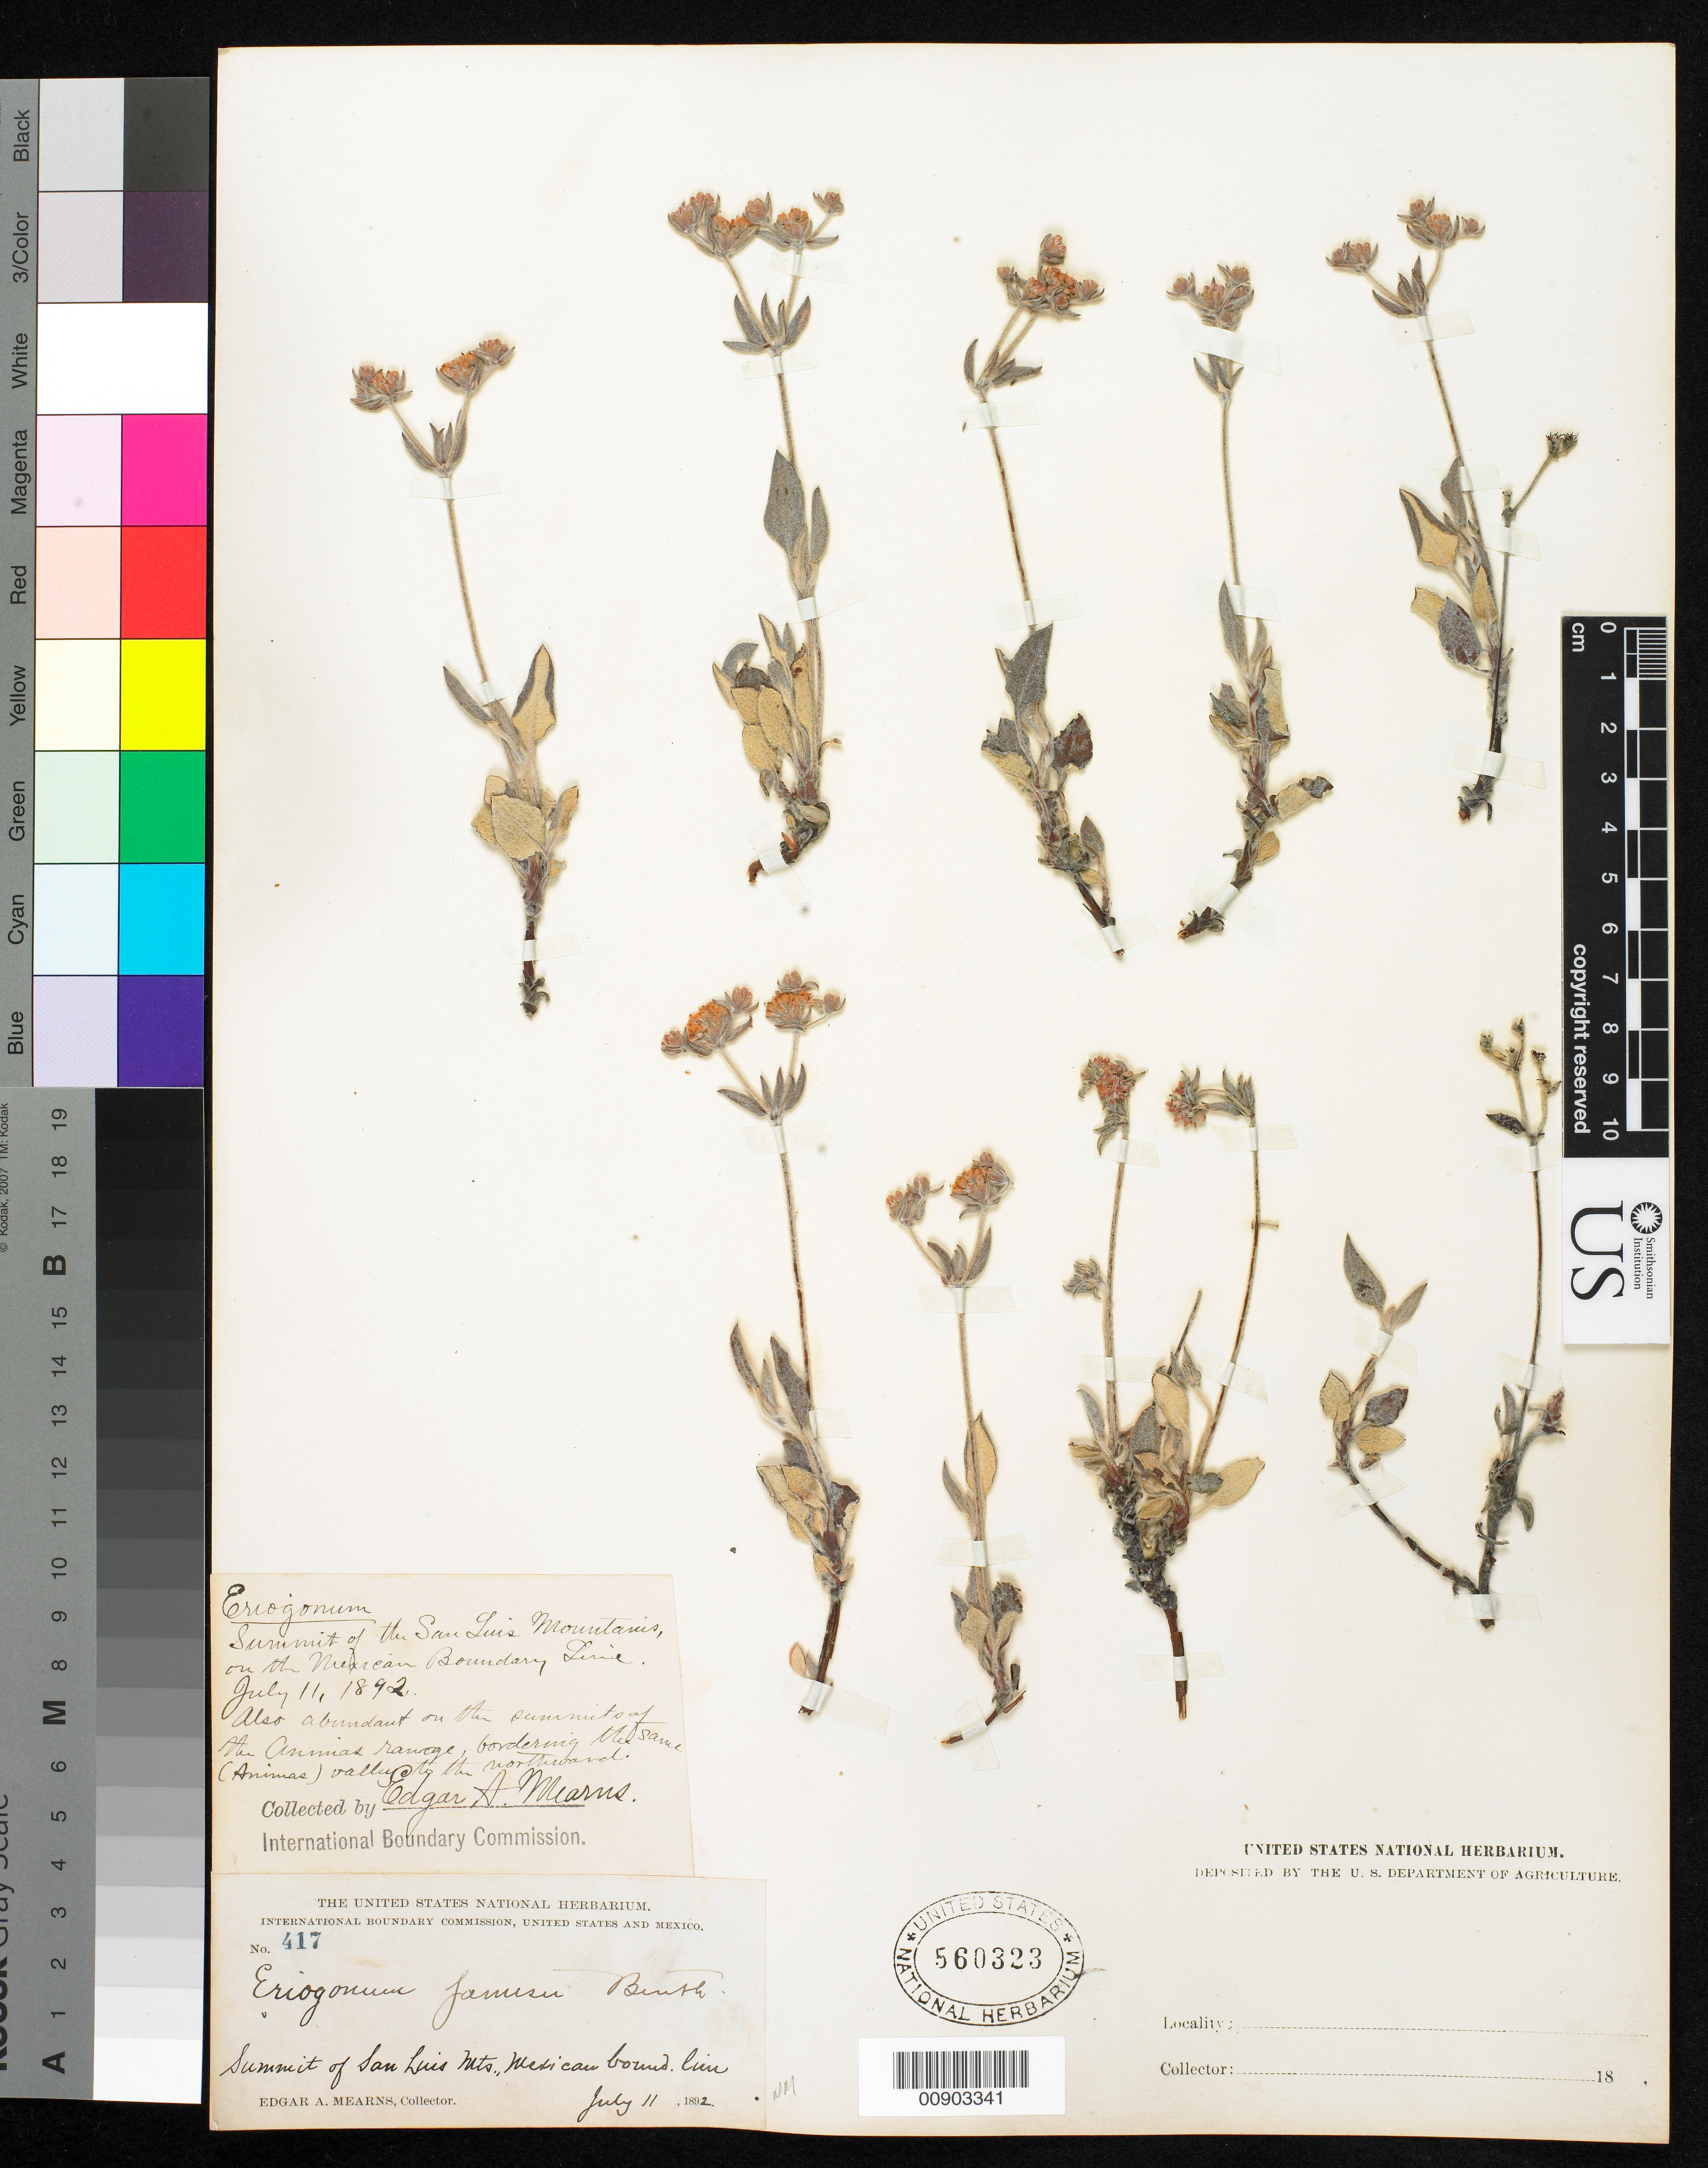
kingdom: Plantae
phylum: Tracheophyta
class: Magnoliopsida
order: Caryophyllales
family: Polygonaceae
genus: Eriogonum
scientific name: Eriogonum jamesii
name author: Benth.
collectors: E. A. Mearns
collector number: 417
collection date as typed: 11 Jul 1892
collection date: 1892-07-11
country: United States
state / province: New Mexico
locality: Summit of San Luis Mts., on the Mexican Boundary Line.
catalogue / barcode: US 560323